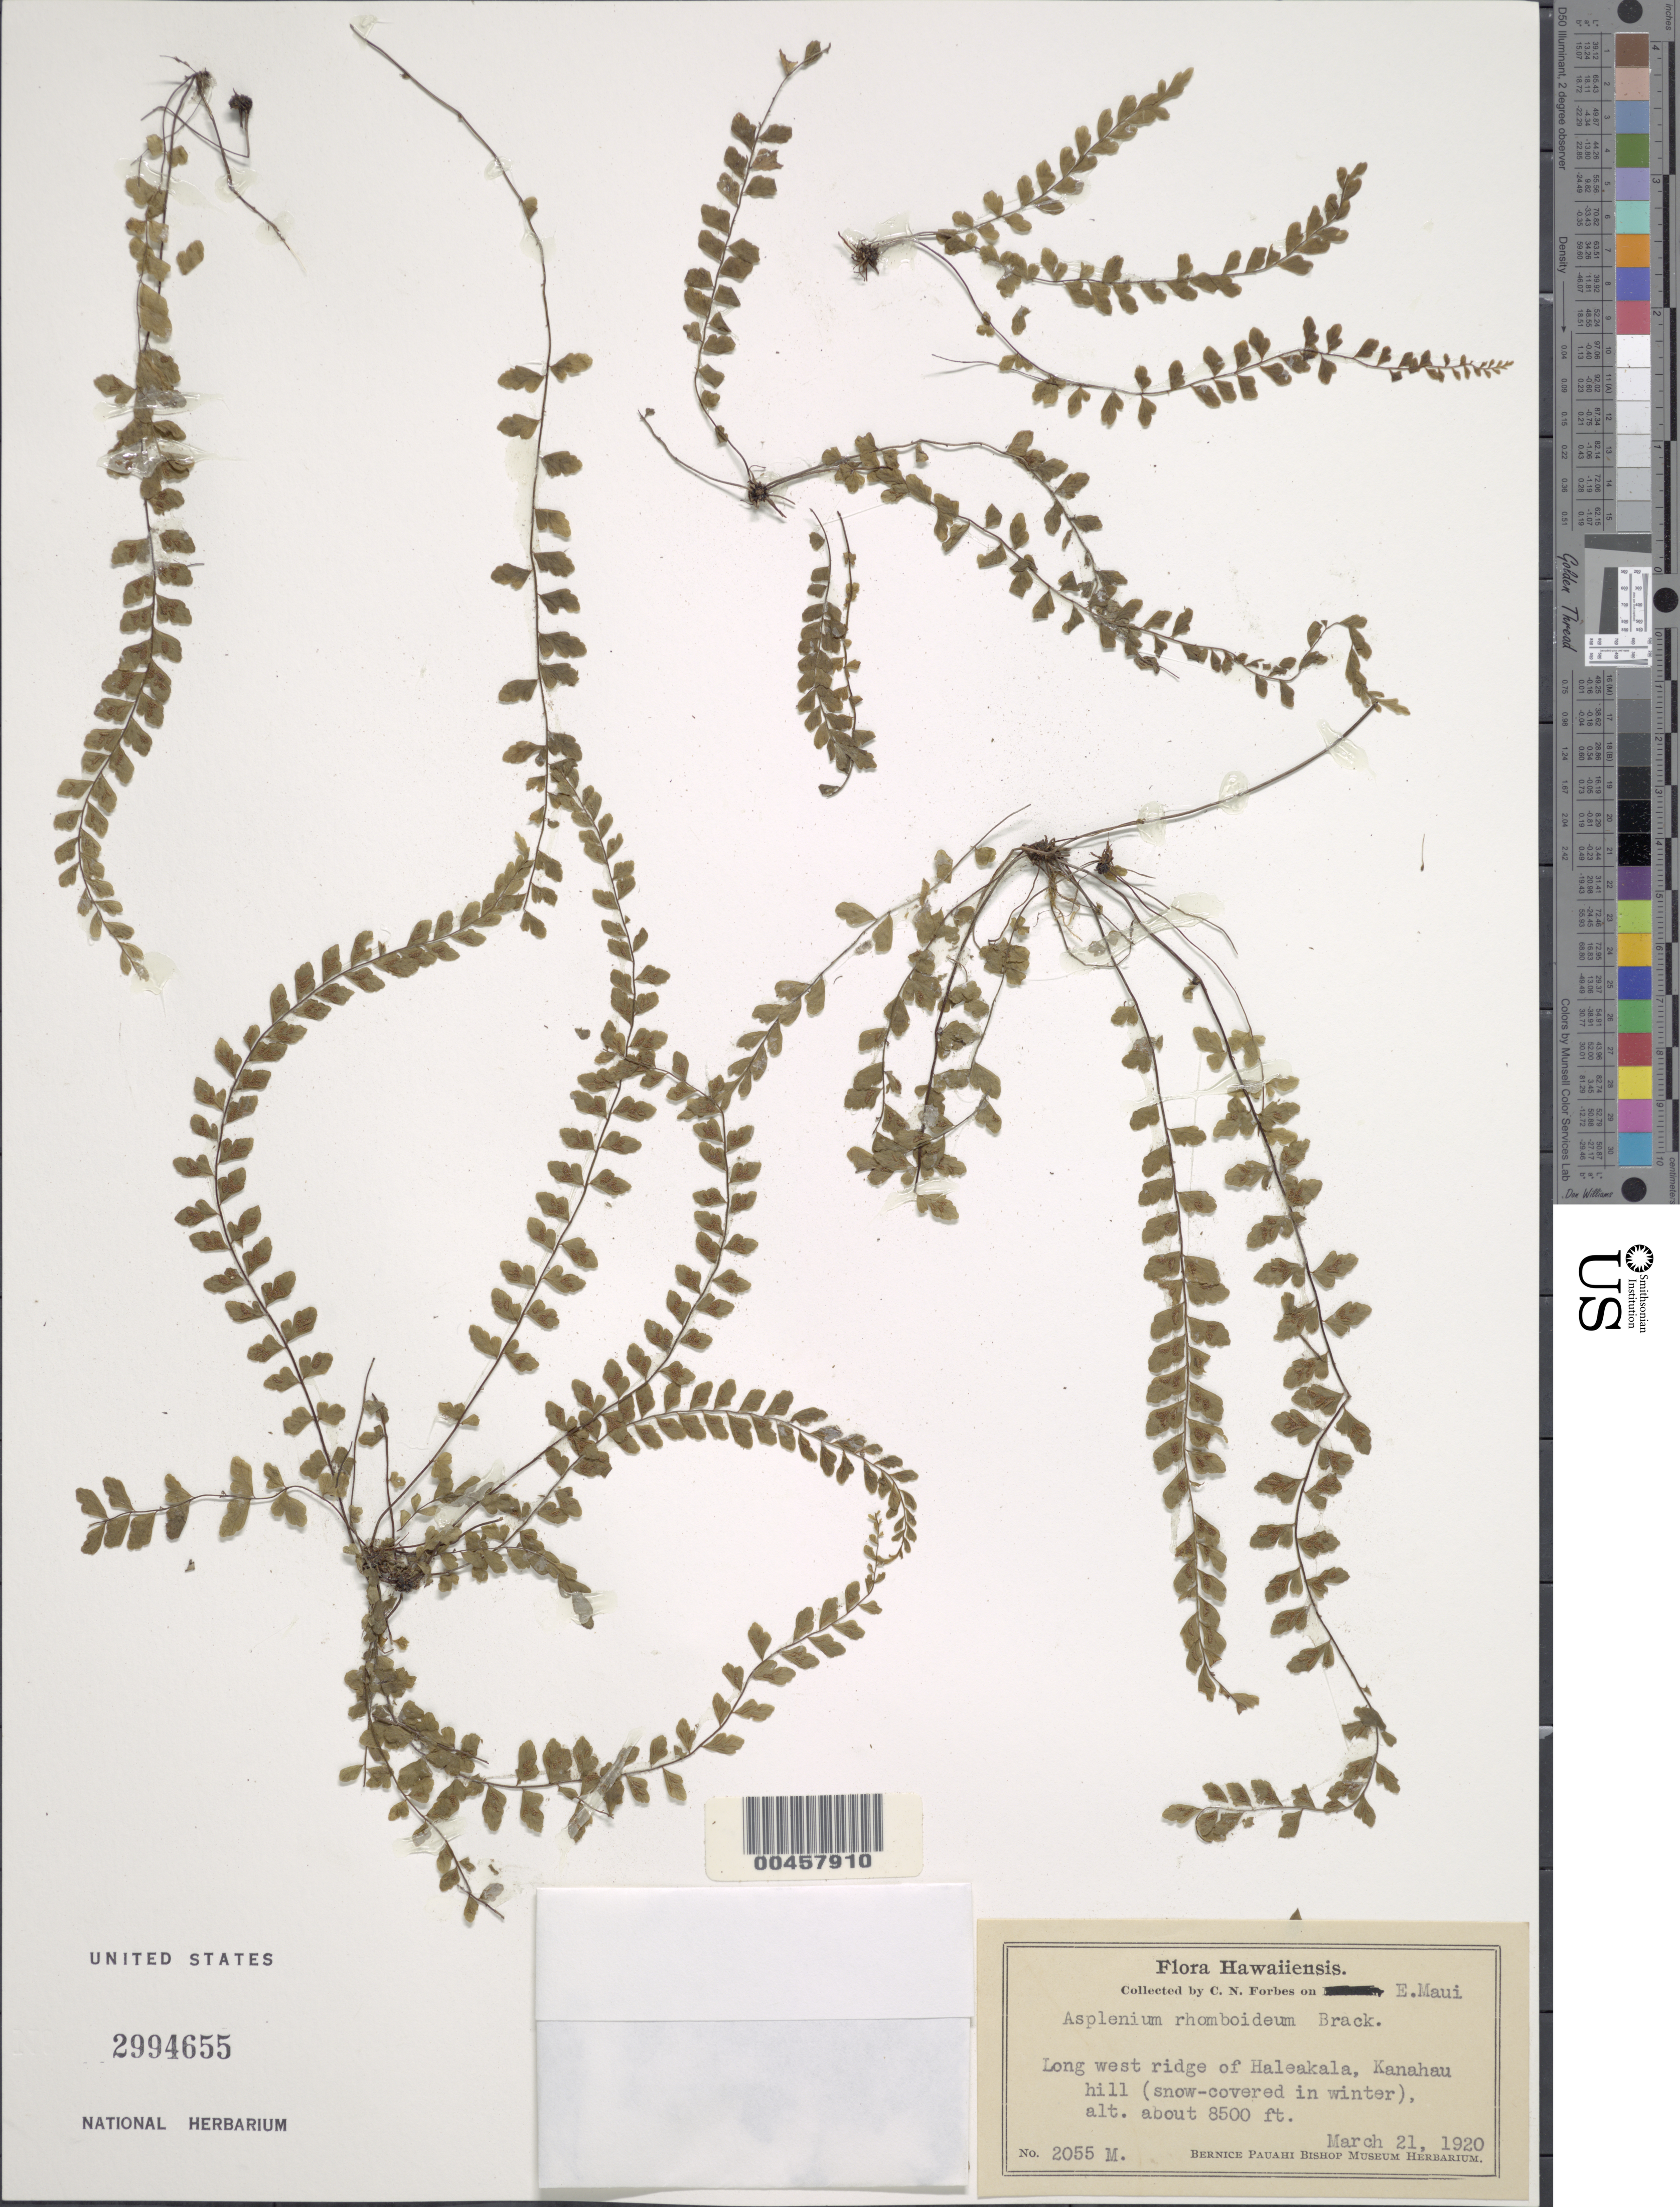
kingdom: Plantae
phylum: Tracheophyta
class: Polypodiopsida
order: Polypodiales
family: Aspleniaceae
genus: Asplenium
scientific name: Asplenium peruvianum var. insulare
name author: (C.V. Morton) D.D. Palmer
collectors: C. N. Forbes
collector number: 2055.M.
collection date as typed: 21 Mar 1920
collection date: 1920-03-21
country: United States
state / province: Hawaii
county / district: Maui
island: Maui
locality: E. Maui: Long west ridge of Haleakala, Kanahau hill (snow-covered in winter)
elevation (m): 2591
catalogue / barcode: US 2994655